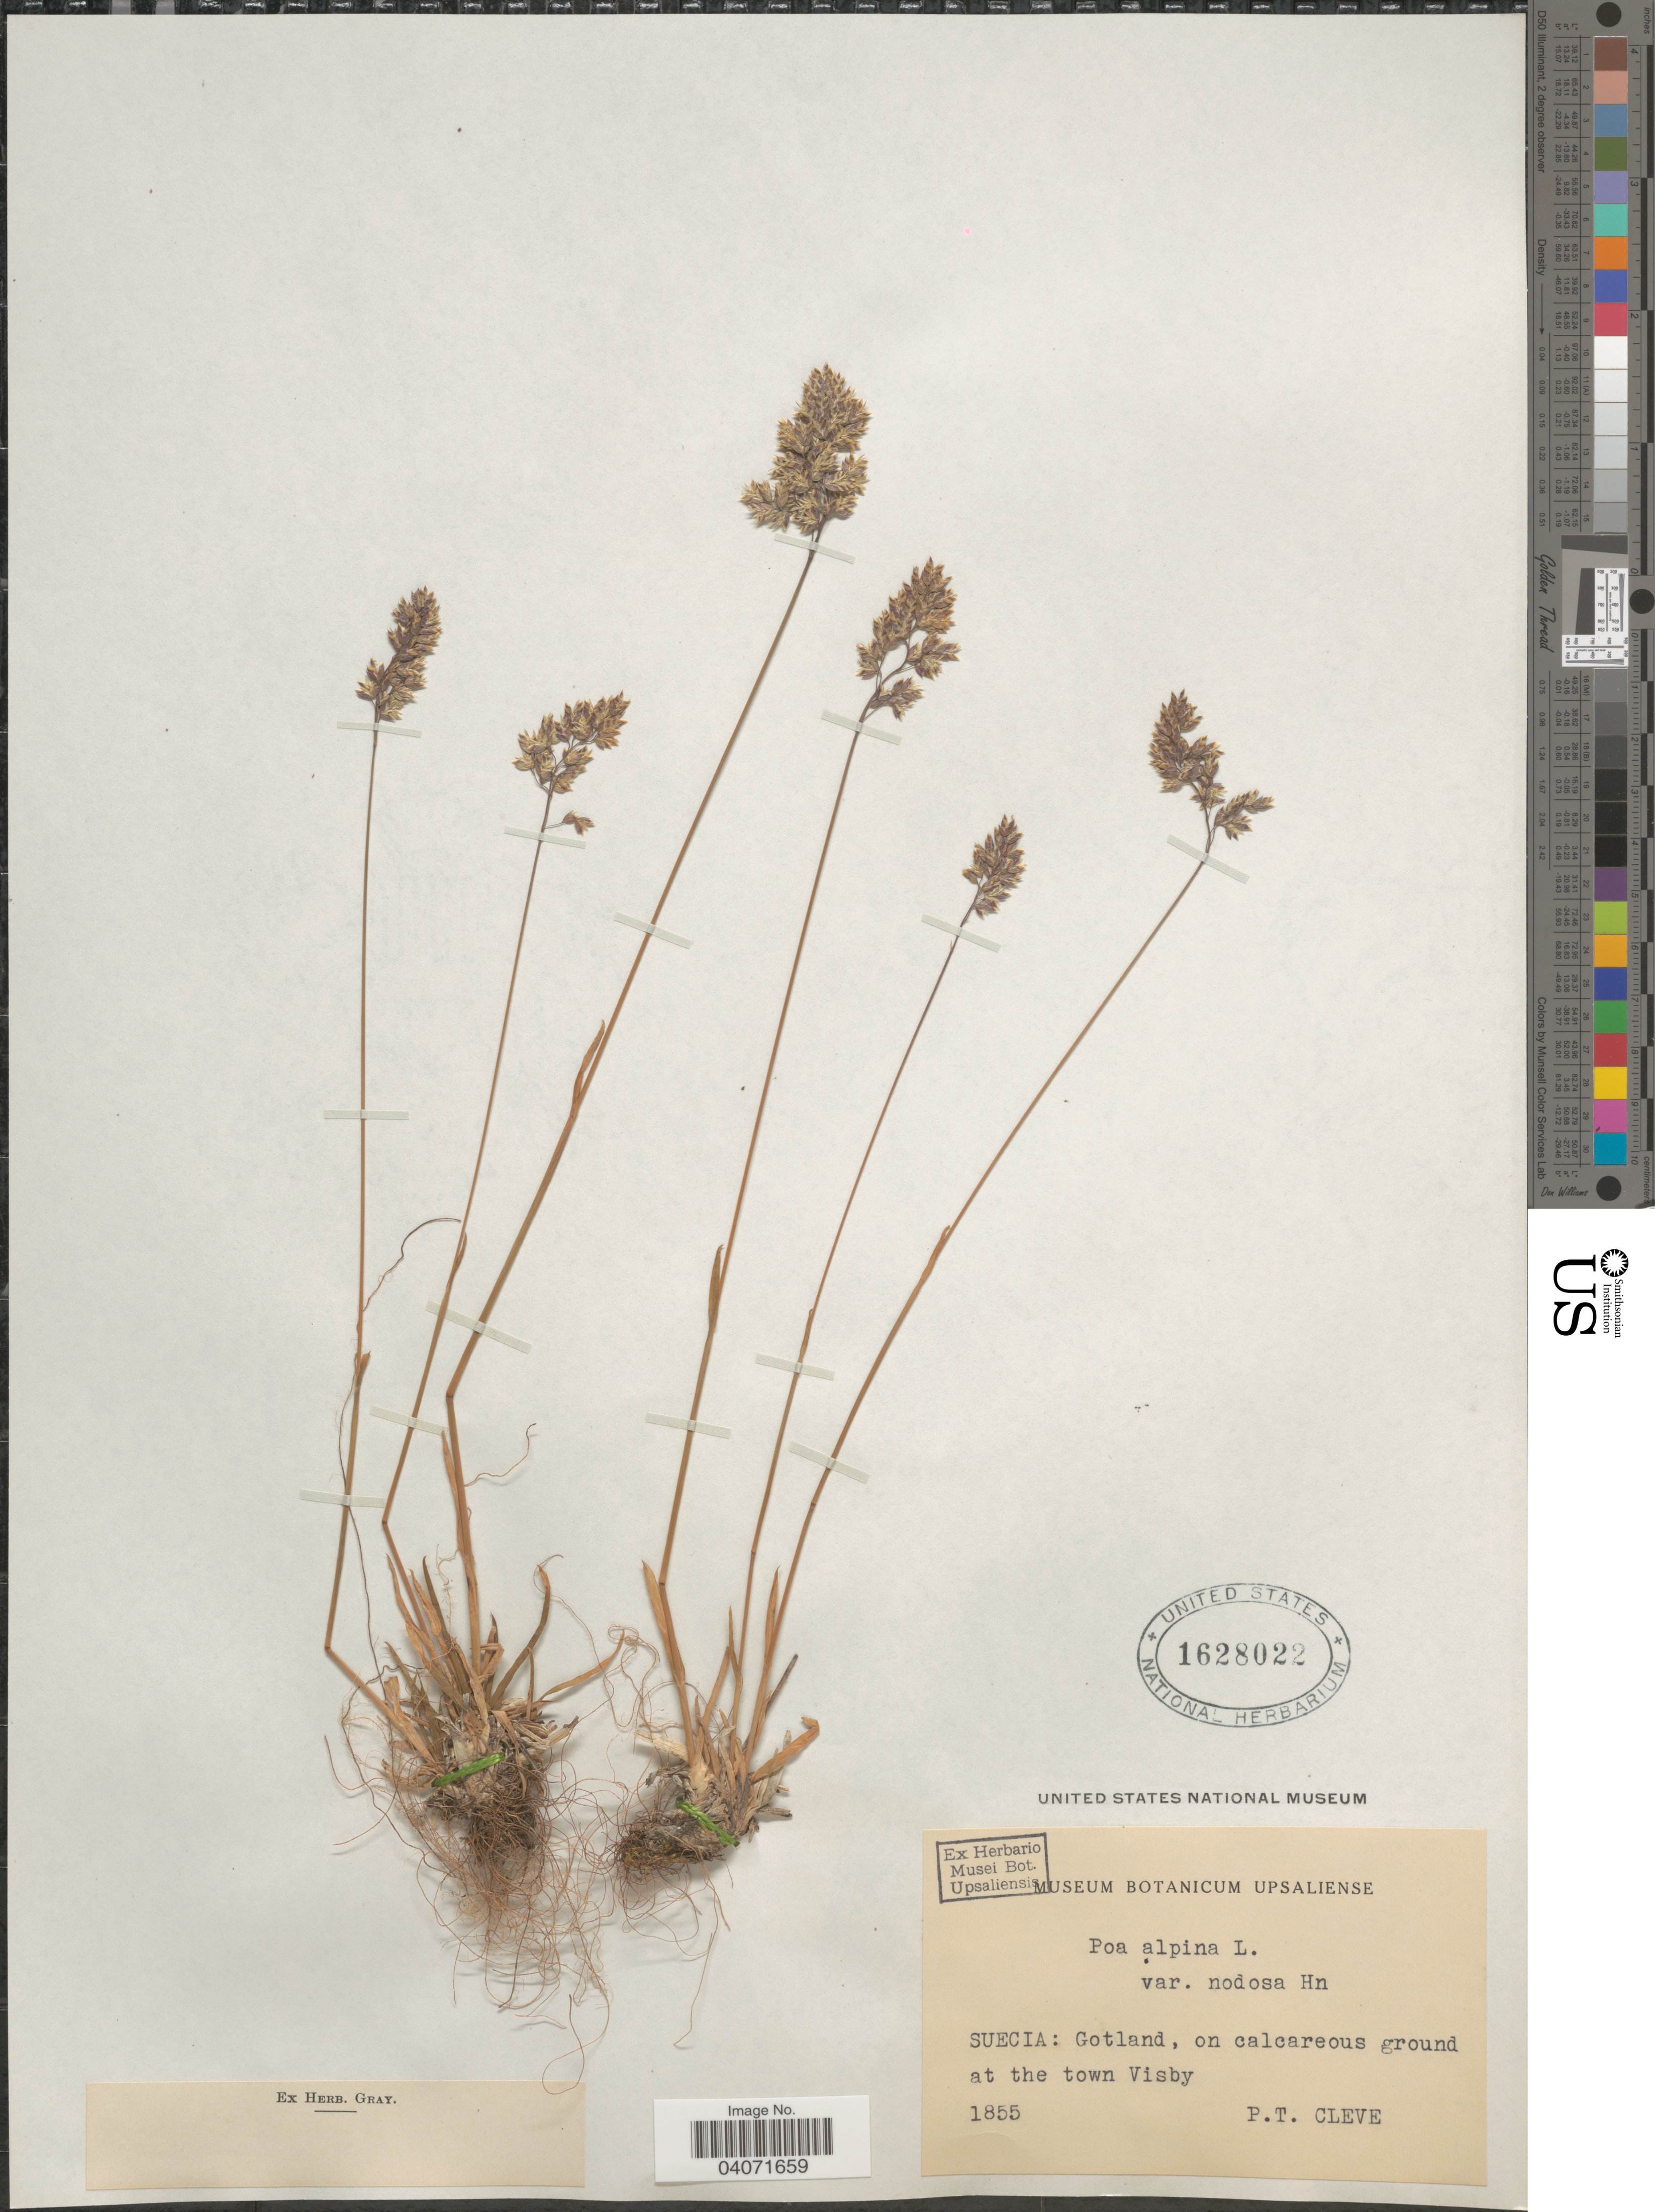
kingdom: Plantae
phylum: Tracheophyta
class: Liliopsida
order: Poales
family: Poaceae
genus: Poa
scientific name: Poa alpina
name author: L.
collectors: P. Cleve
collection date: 1855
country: Sweden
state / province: Gotland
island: Gotland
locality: Suecia: Gotland, on calcareous ground at the town Visby.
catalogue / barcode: US 1628022